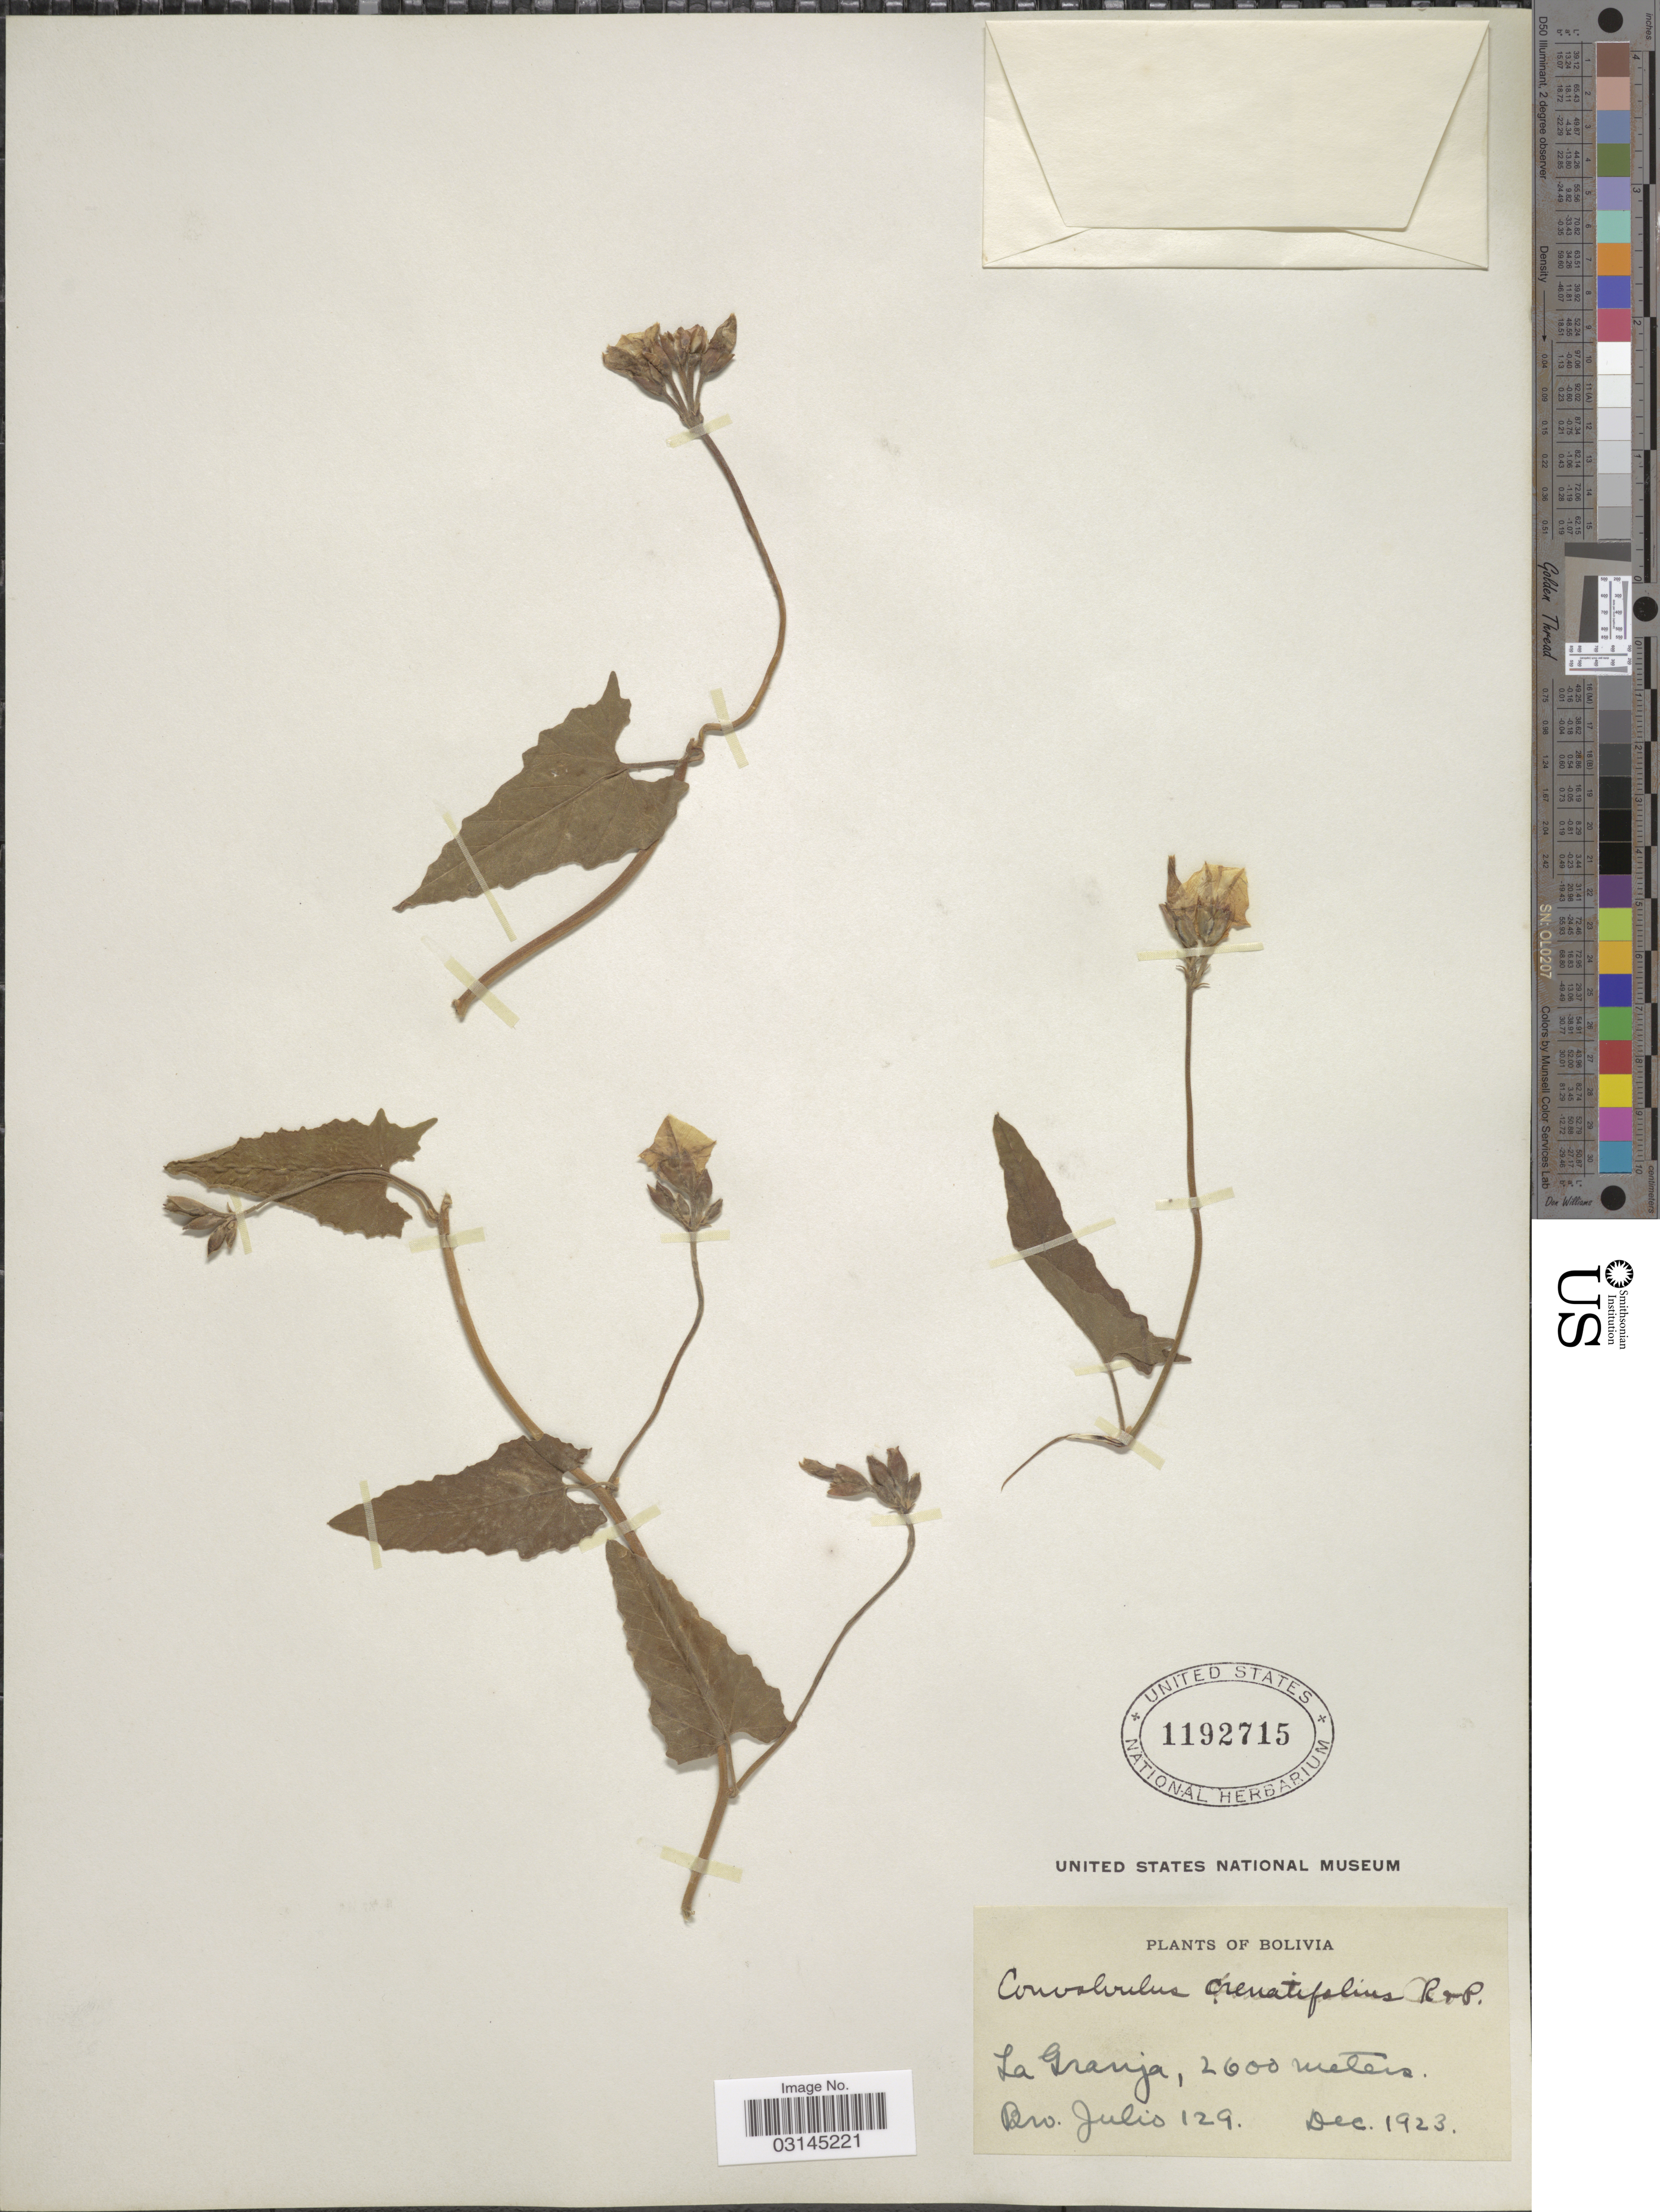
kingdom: Plantae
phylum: Tracheophyta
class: Magnoliopsida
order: Solanales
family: Convolvulaceae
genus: Convolvulus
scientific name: Convolvulus crenatifolius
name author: Ruiz & Pav.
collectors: Bro. Julio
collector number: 129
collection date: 1923-12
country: Bolivia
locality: La Granja.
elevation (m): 2600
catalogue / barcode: US 1192715